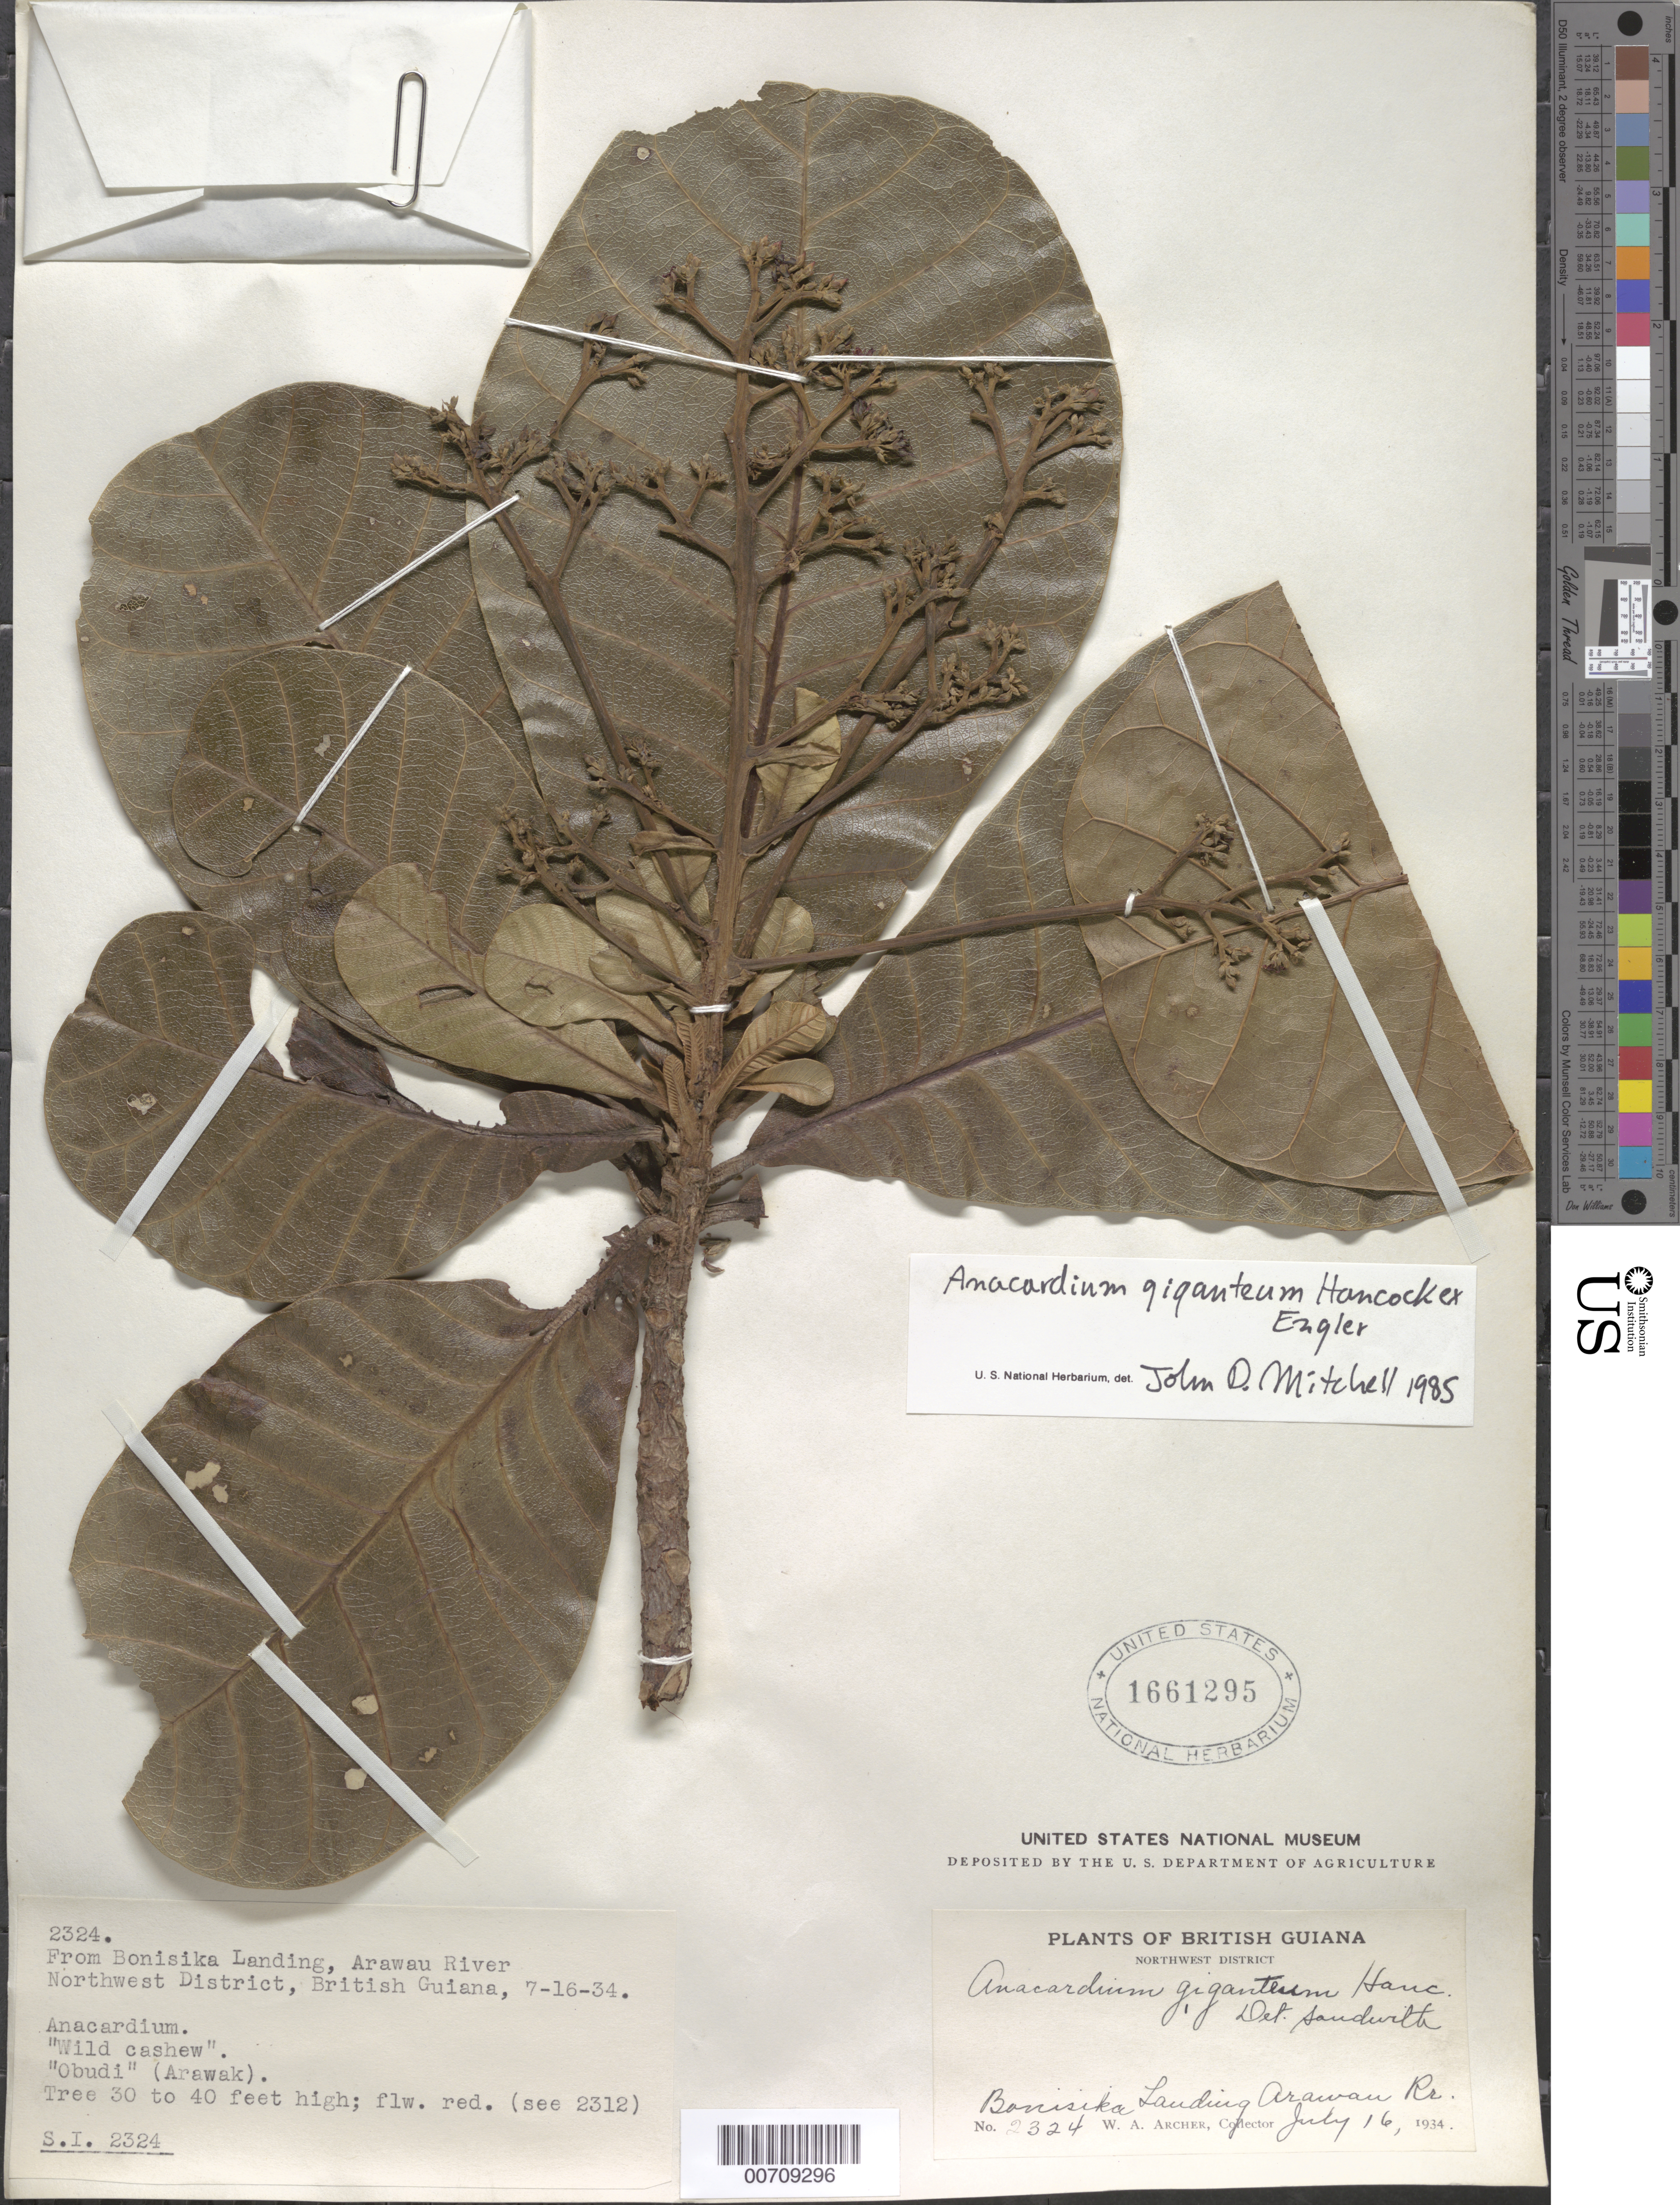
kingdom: Plantae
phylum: Tracheophyta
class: Magnoliopsida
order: Sapindales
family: Anacardiaceae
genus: Anacardium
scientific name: Anacardium giganteum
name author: W. Hancock ex Engl.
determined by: Sandwith, N. Y.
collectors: W. A. Archer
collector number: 2324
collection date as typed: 16-Jul-34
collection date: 1934-07-16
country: Guyana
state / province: Barima-Waini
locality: Bonisika Landing, Arawau R.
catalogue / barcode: US 1661295